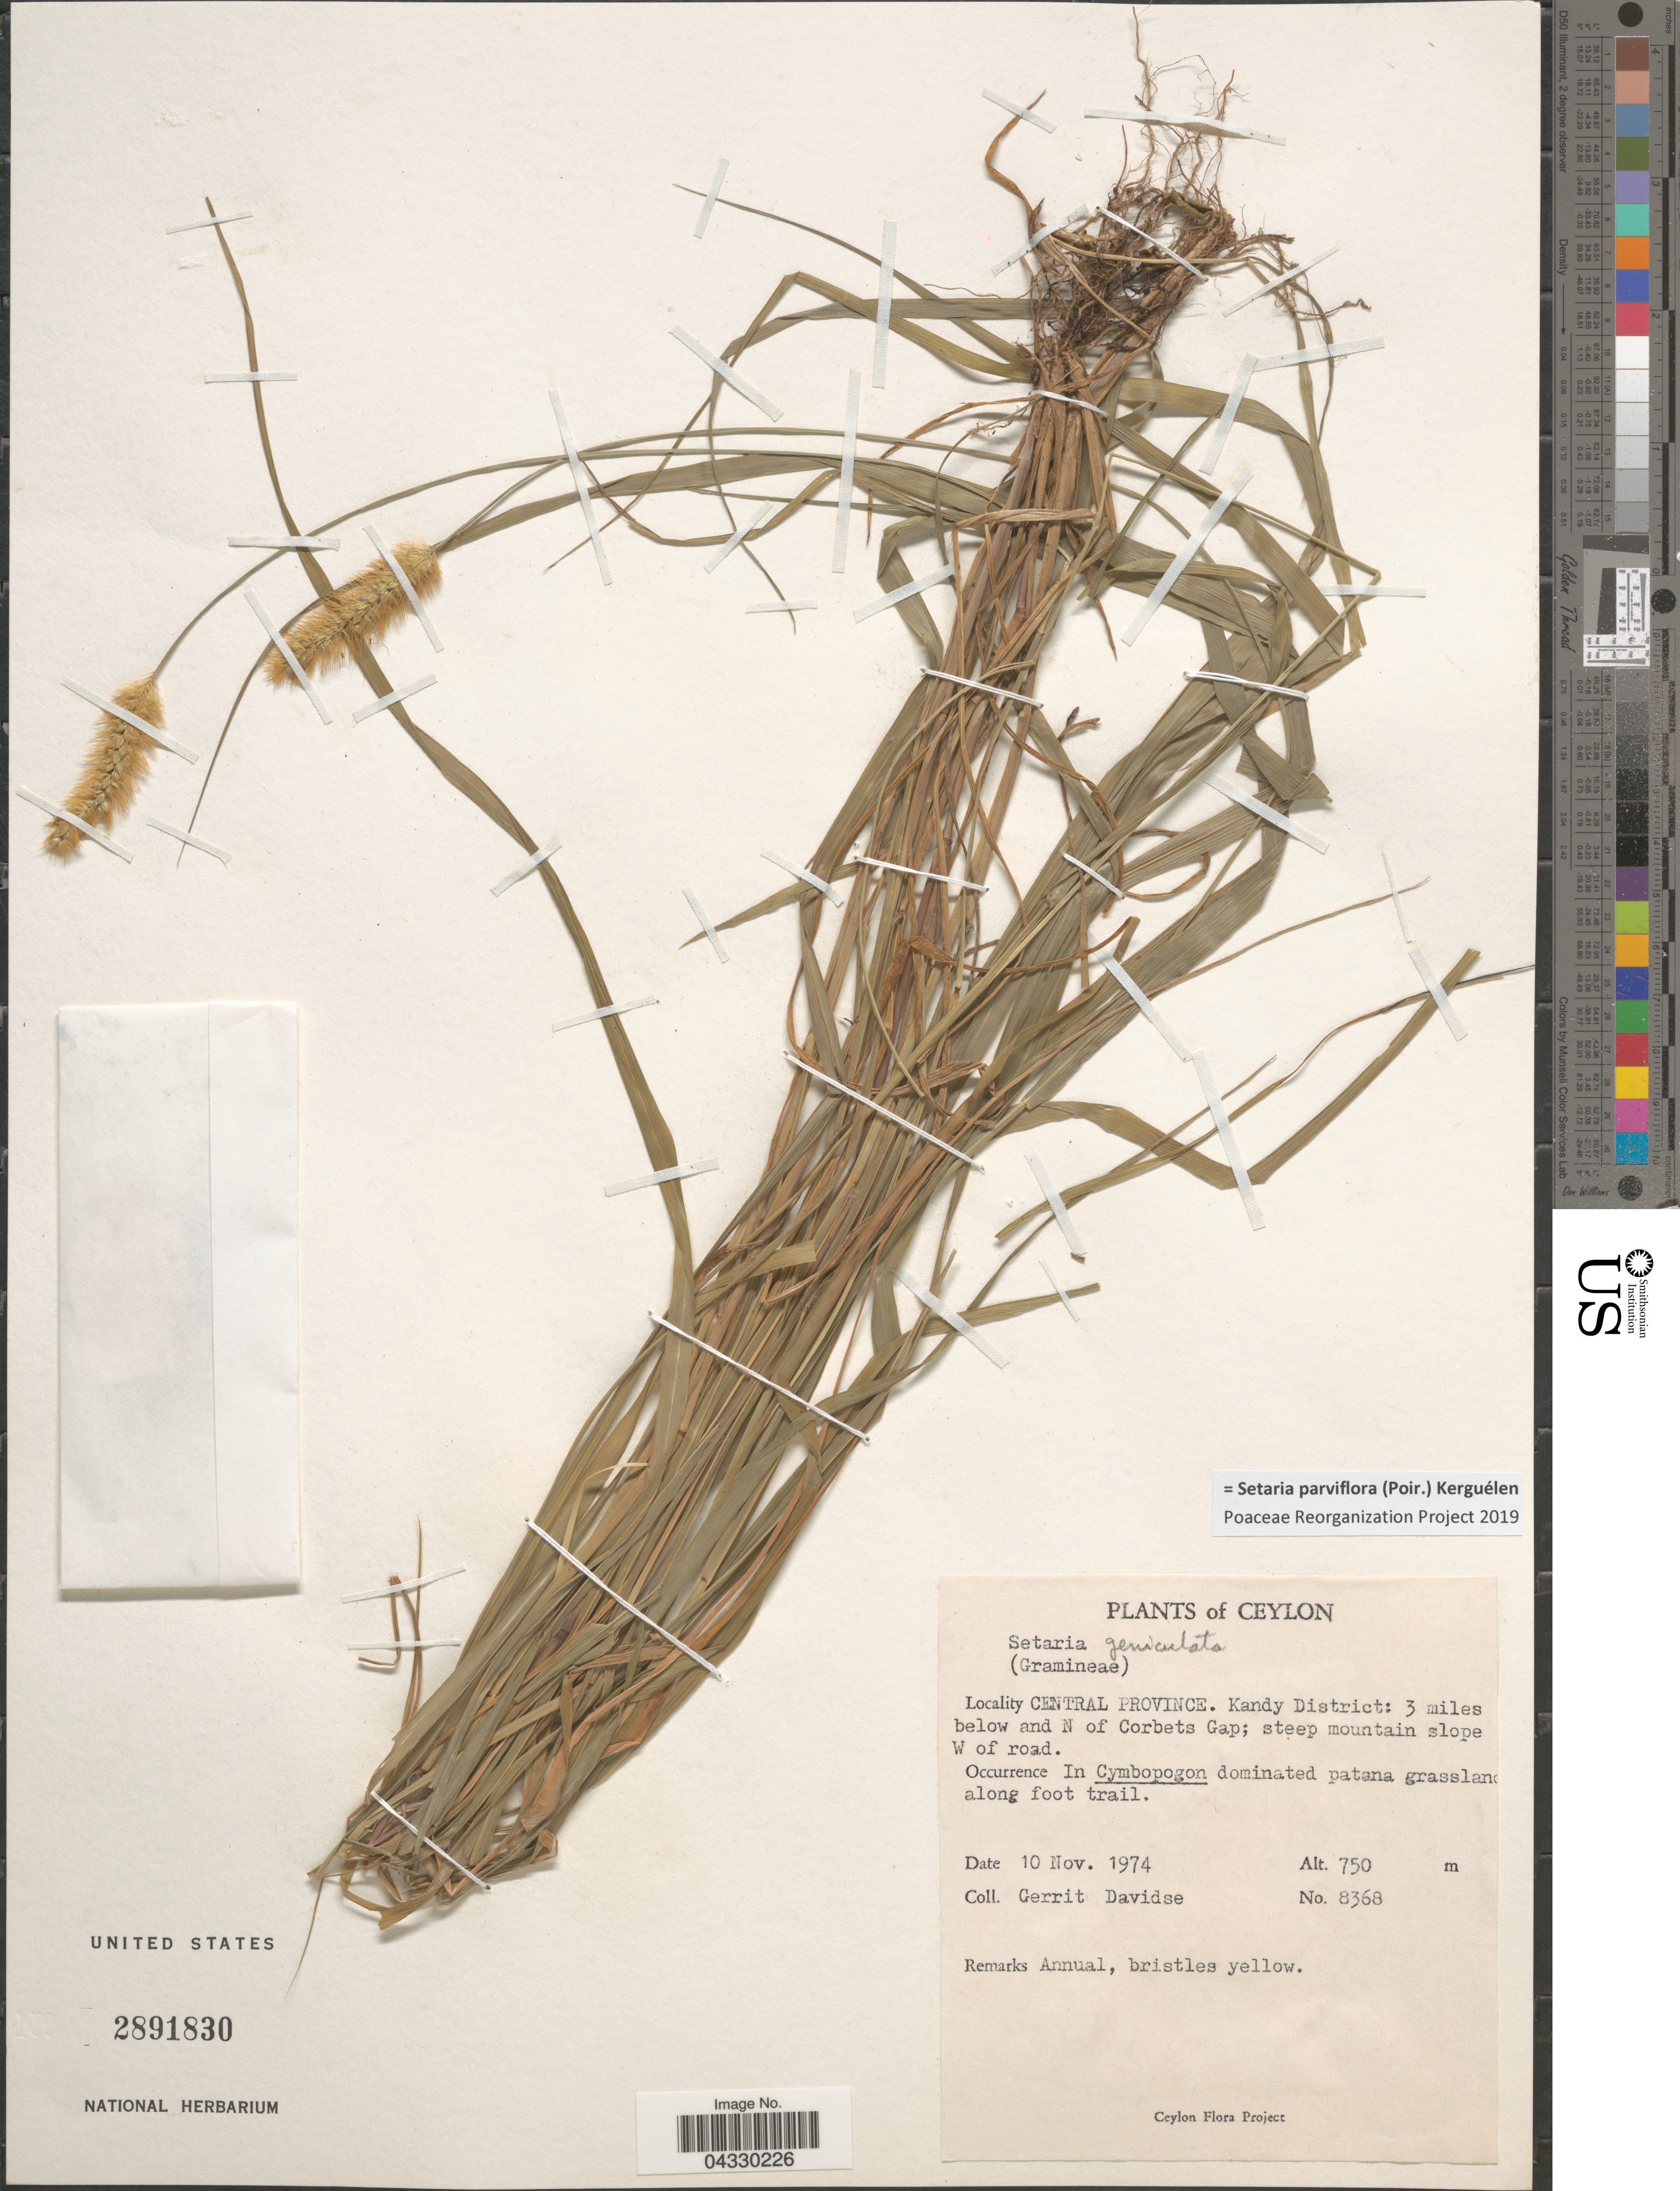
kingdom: Plantae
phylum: Tracheophyta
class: Liliopsida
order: Poales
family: Poaceae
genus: Setaria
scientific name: Setaria parviflora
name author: (Poir.) Kerguélen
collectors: G. Davidse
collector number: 8368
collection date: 1974-11-10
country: Sri Lanka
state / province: Central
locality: Ceylon. Kandy District: 3 miles below and N of Corbets Gap; steep mountain slope W of road.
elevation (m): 750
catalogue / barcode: US 2891830